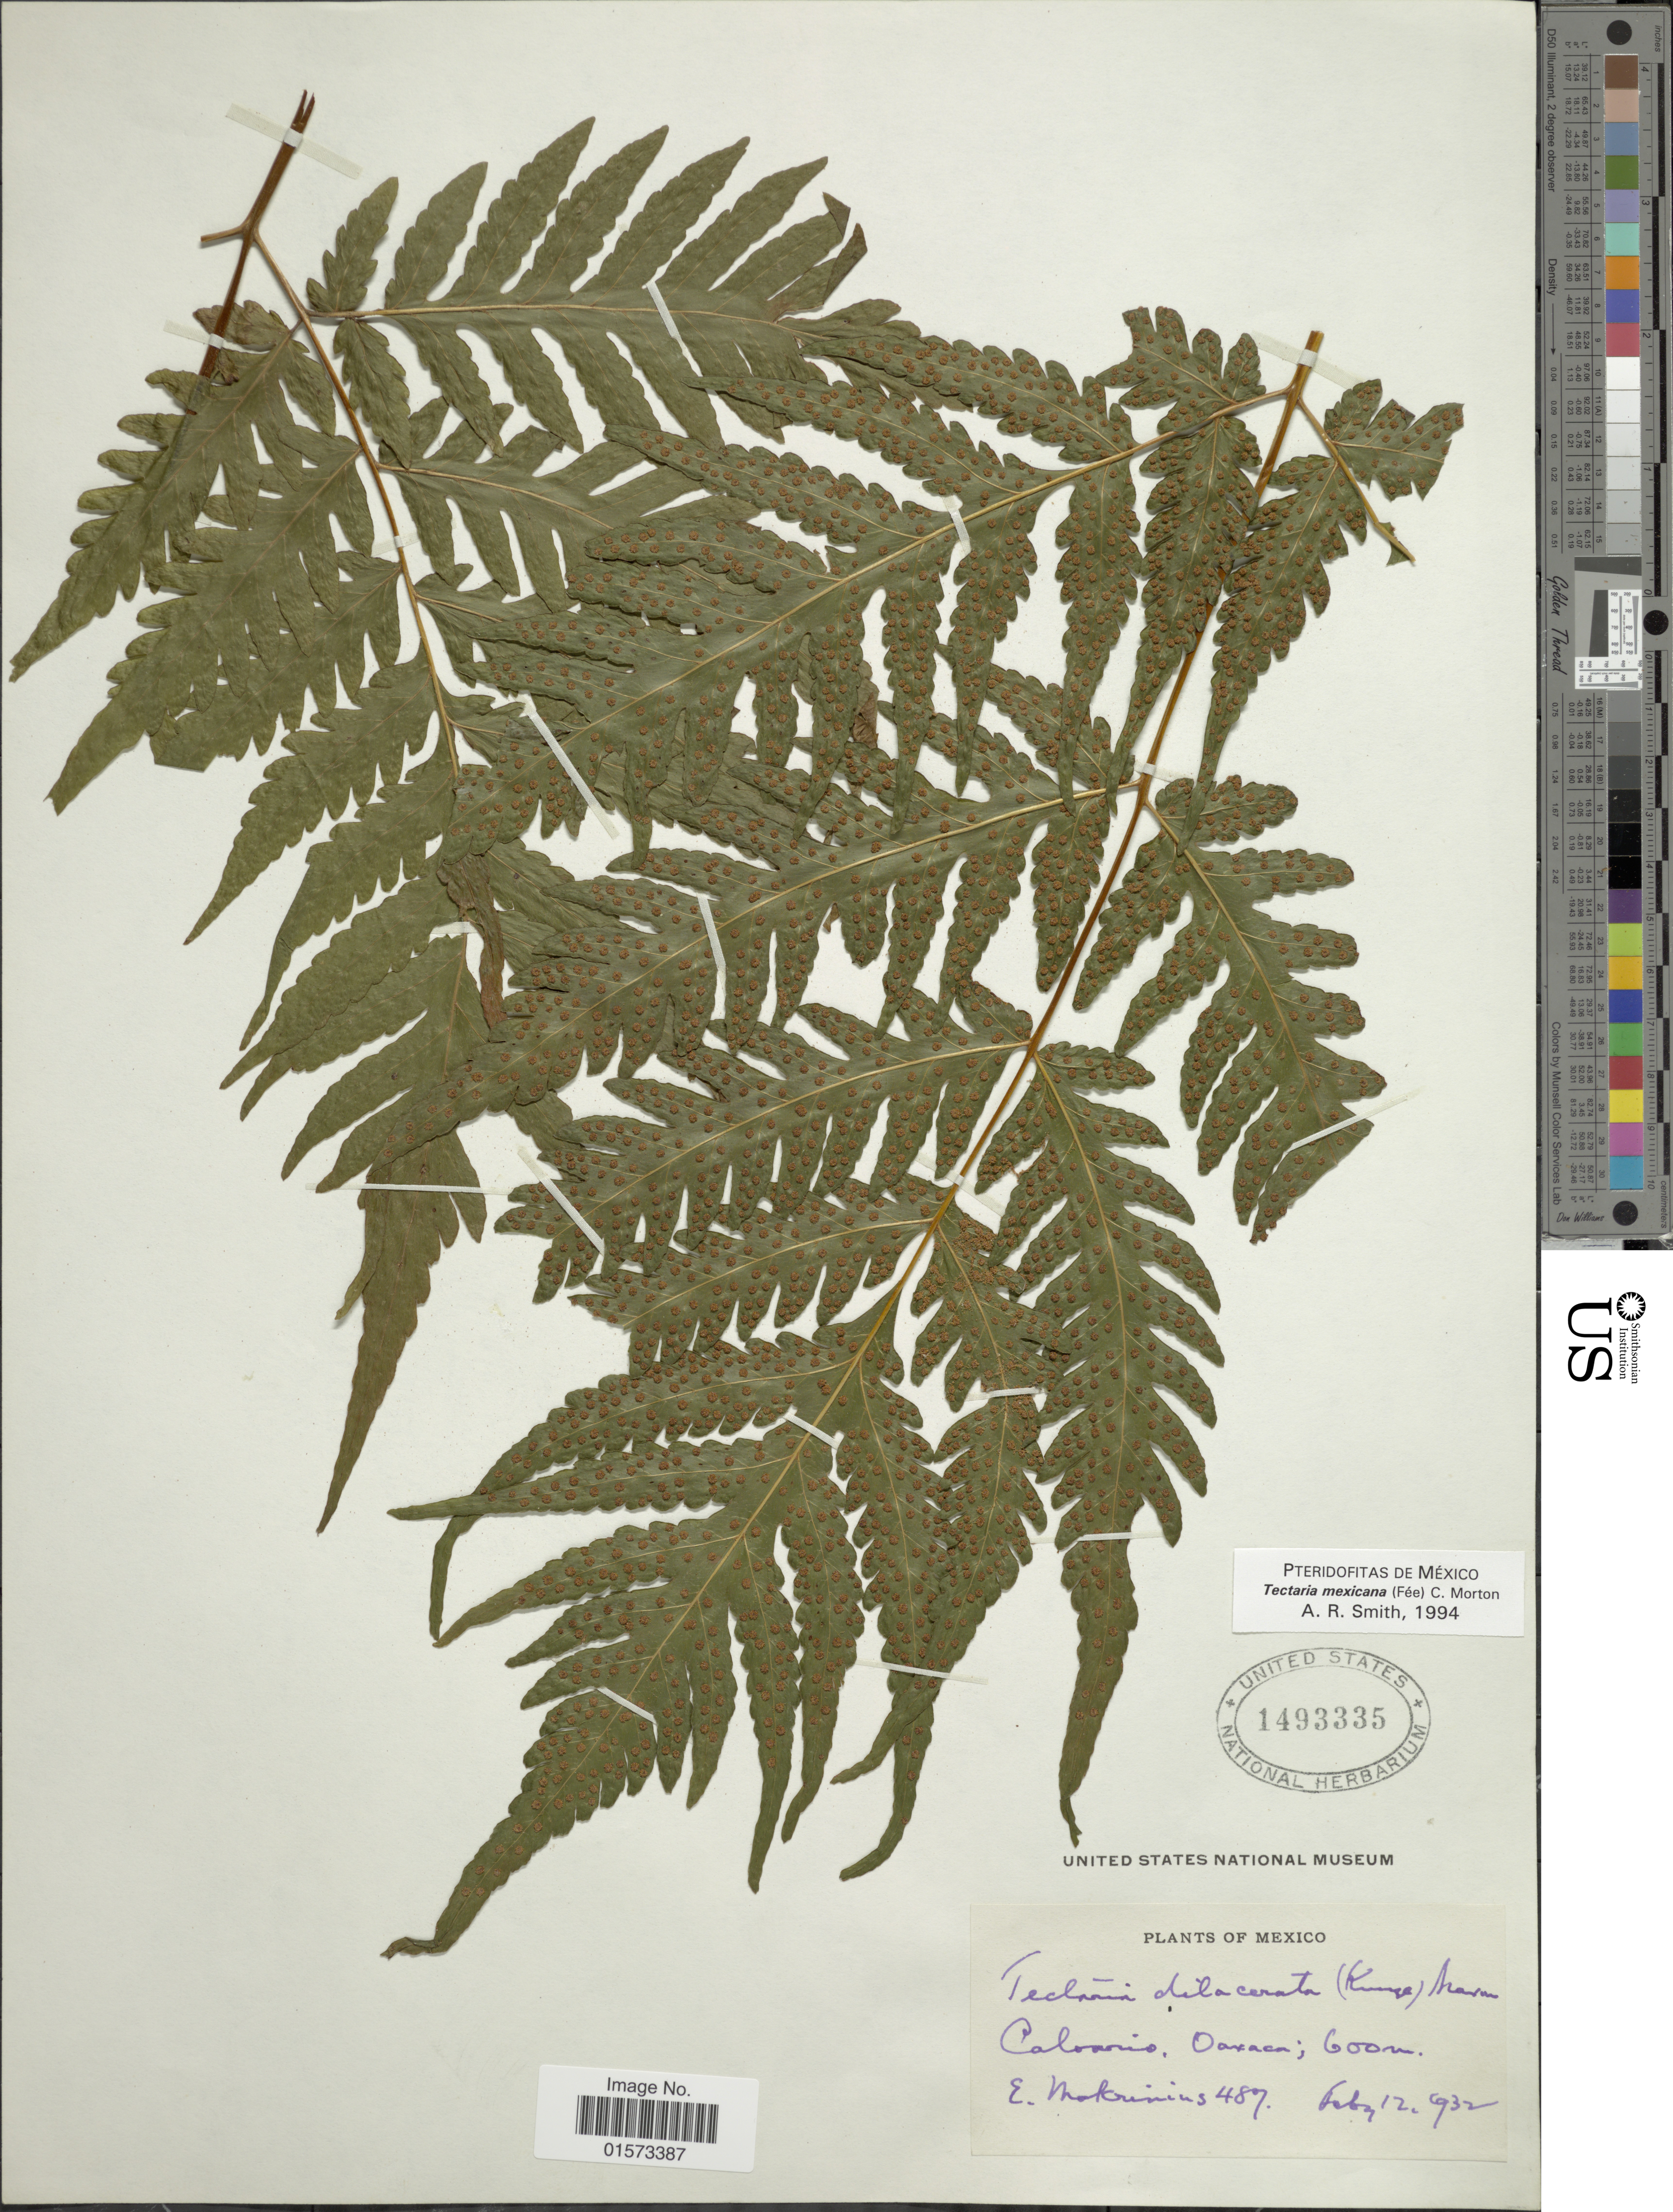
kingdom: Plantae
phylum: Tracheophyta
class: Polypodiopsida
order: Polypodiales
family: Tectariaceae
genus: Tectaria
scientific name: Tectaria mexicana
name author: (Fée) C.V. Morton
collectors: E. Makrinius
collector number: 487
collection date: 1932-02-12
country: Mexico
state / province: Oaxaca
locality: Calvario [interpreted]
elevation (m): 600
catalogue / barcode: US 1493335